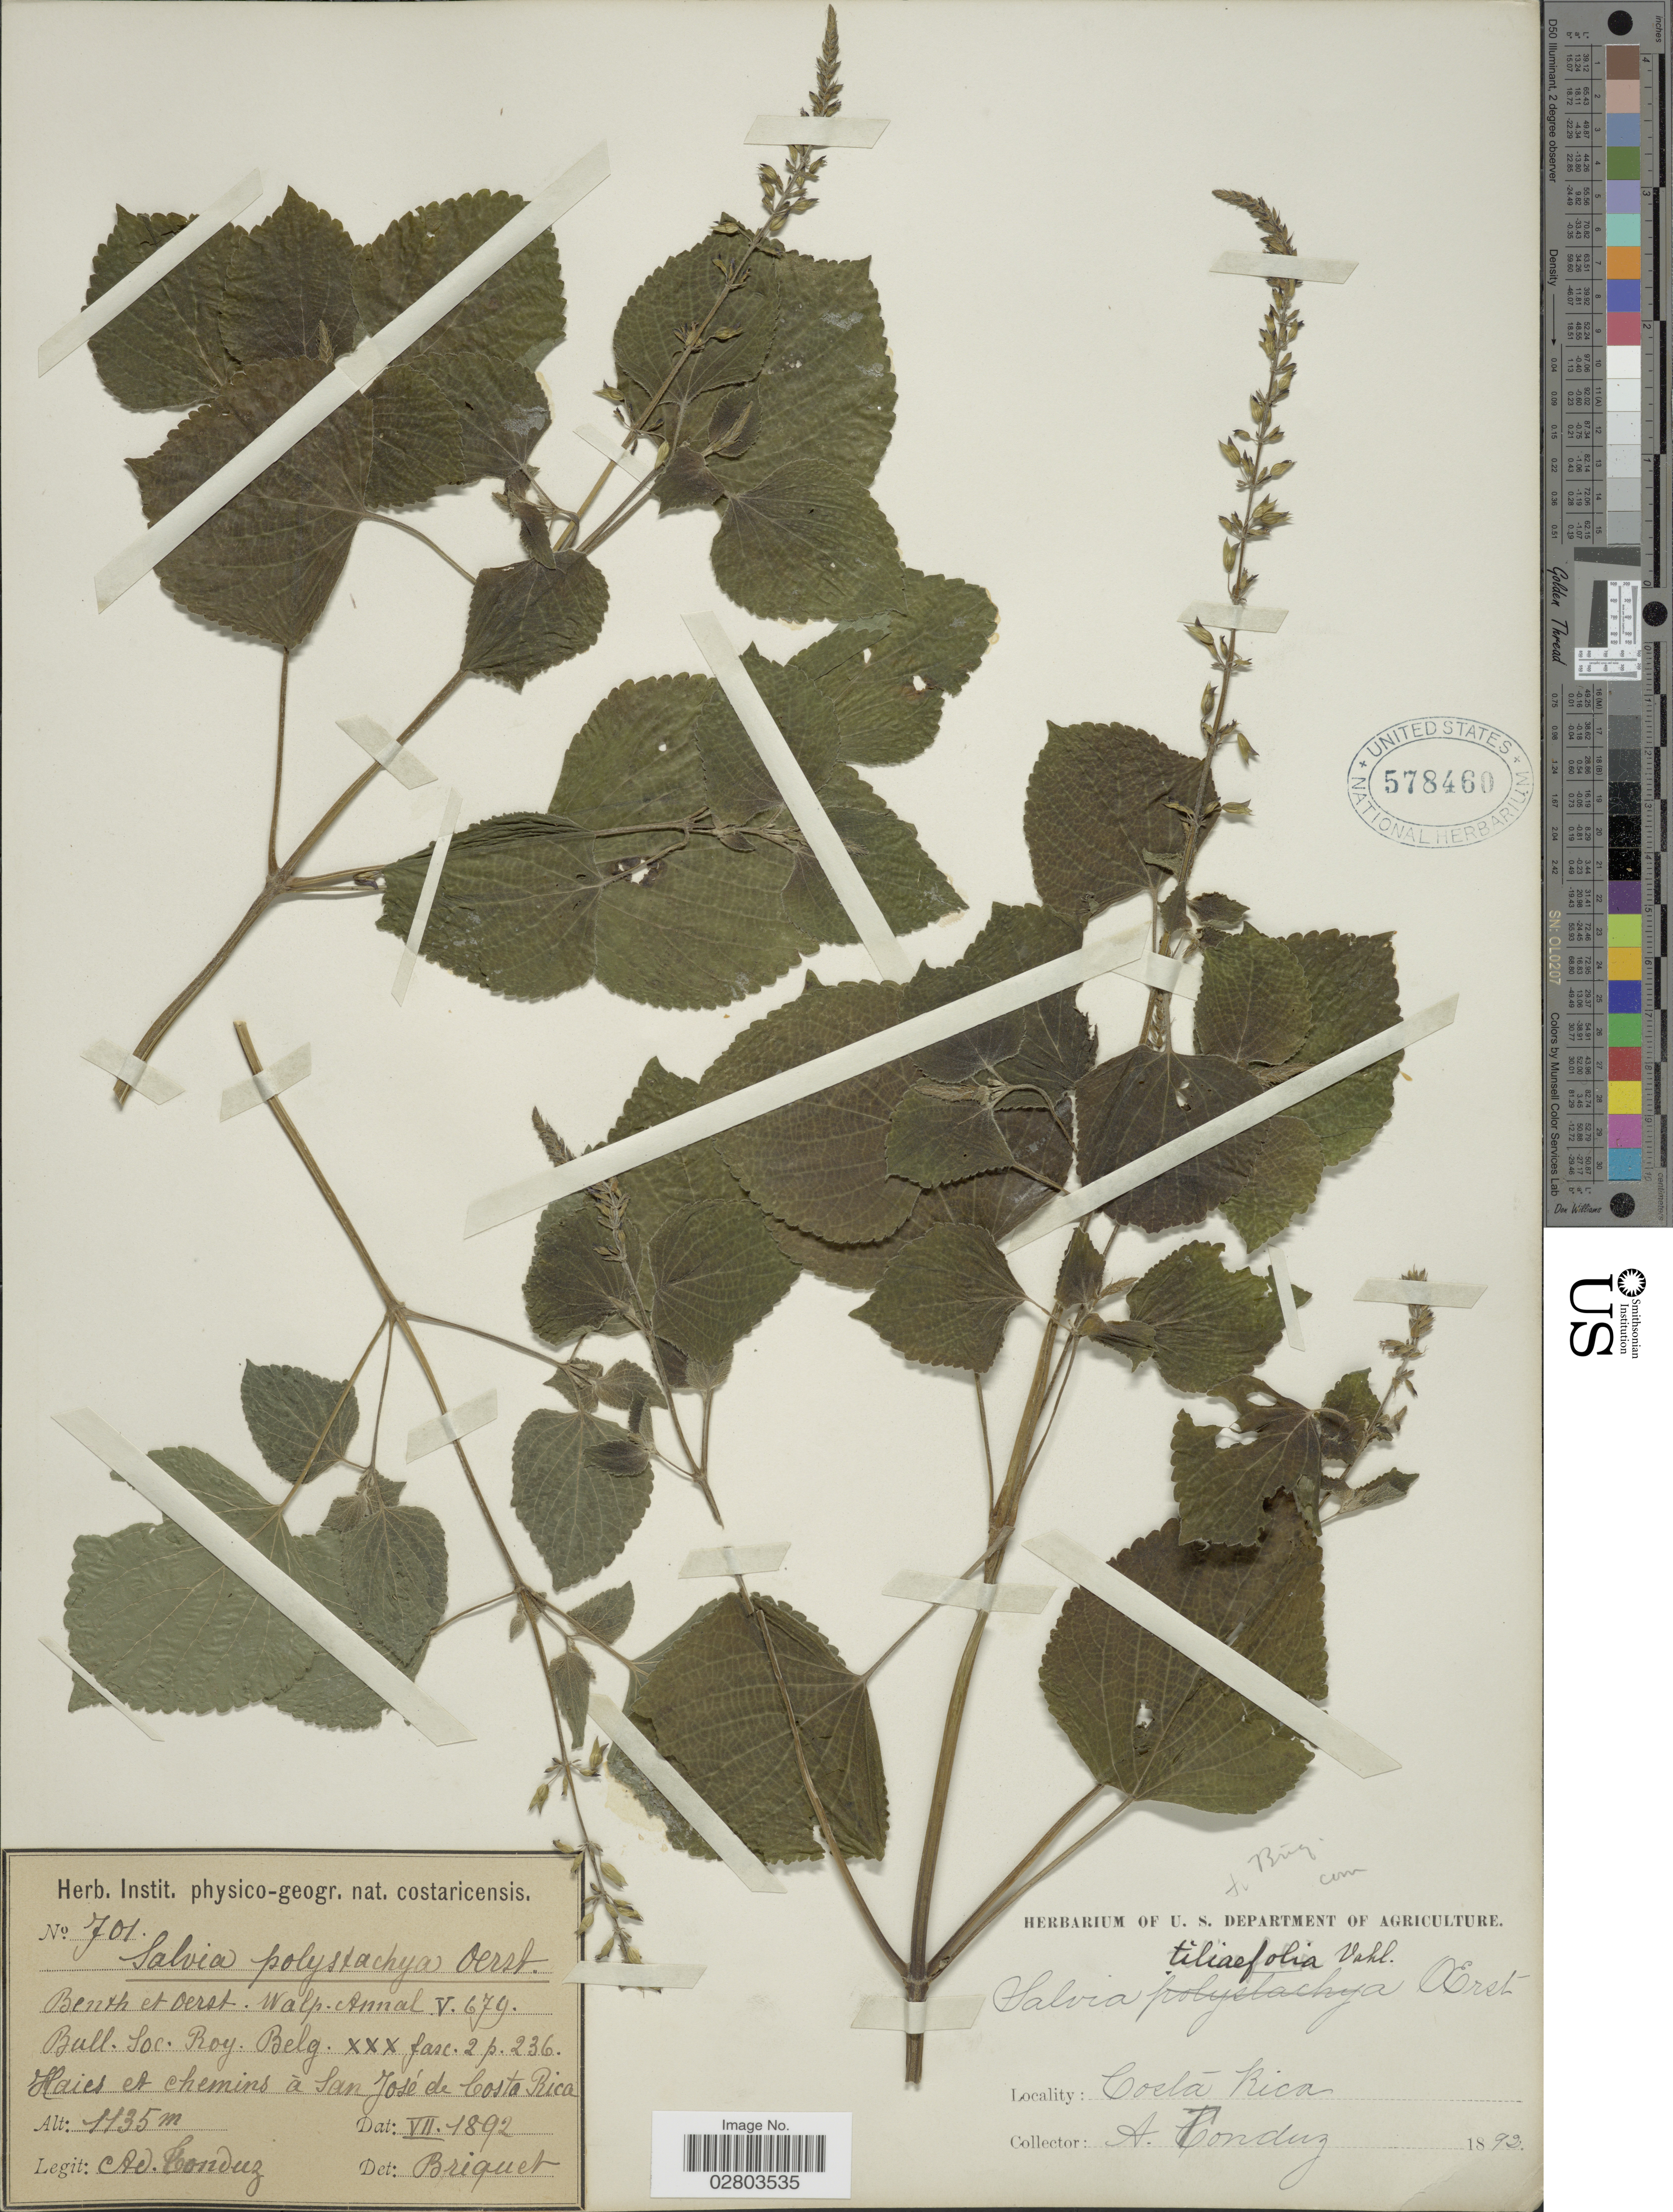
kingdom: Plantae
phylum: Tracheophyta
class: Magnoliopsida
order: Lamiales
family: Lamiaceae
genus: Salvia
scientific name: Salvia tiliifolia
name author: Vahl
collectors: A. Tonduz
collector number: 701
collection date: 1892-07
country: Costa Rica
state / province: San José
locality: Haies et chemins á San José.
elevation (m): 1135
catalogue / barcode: US 578460